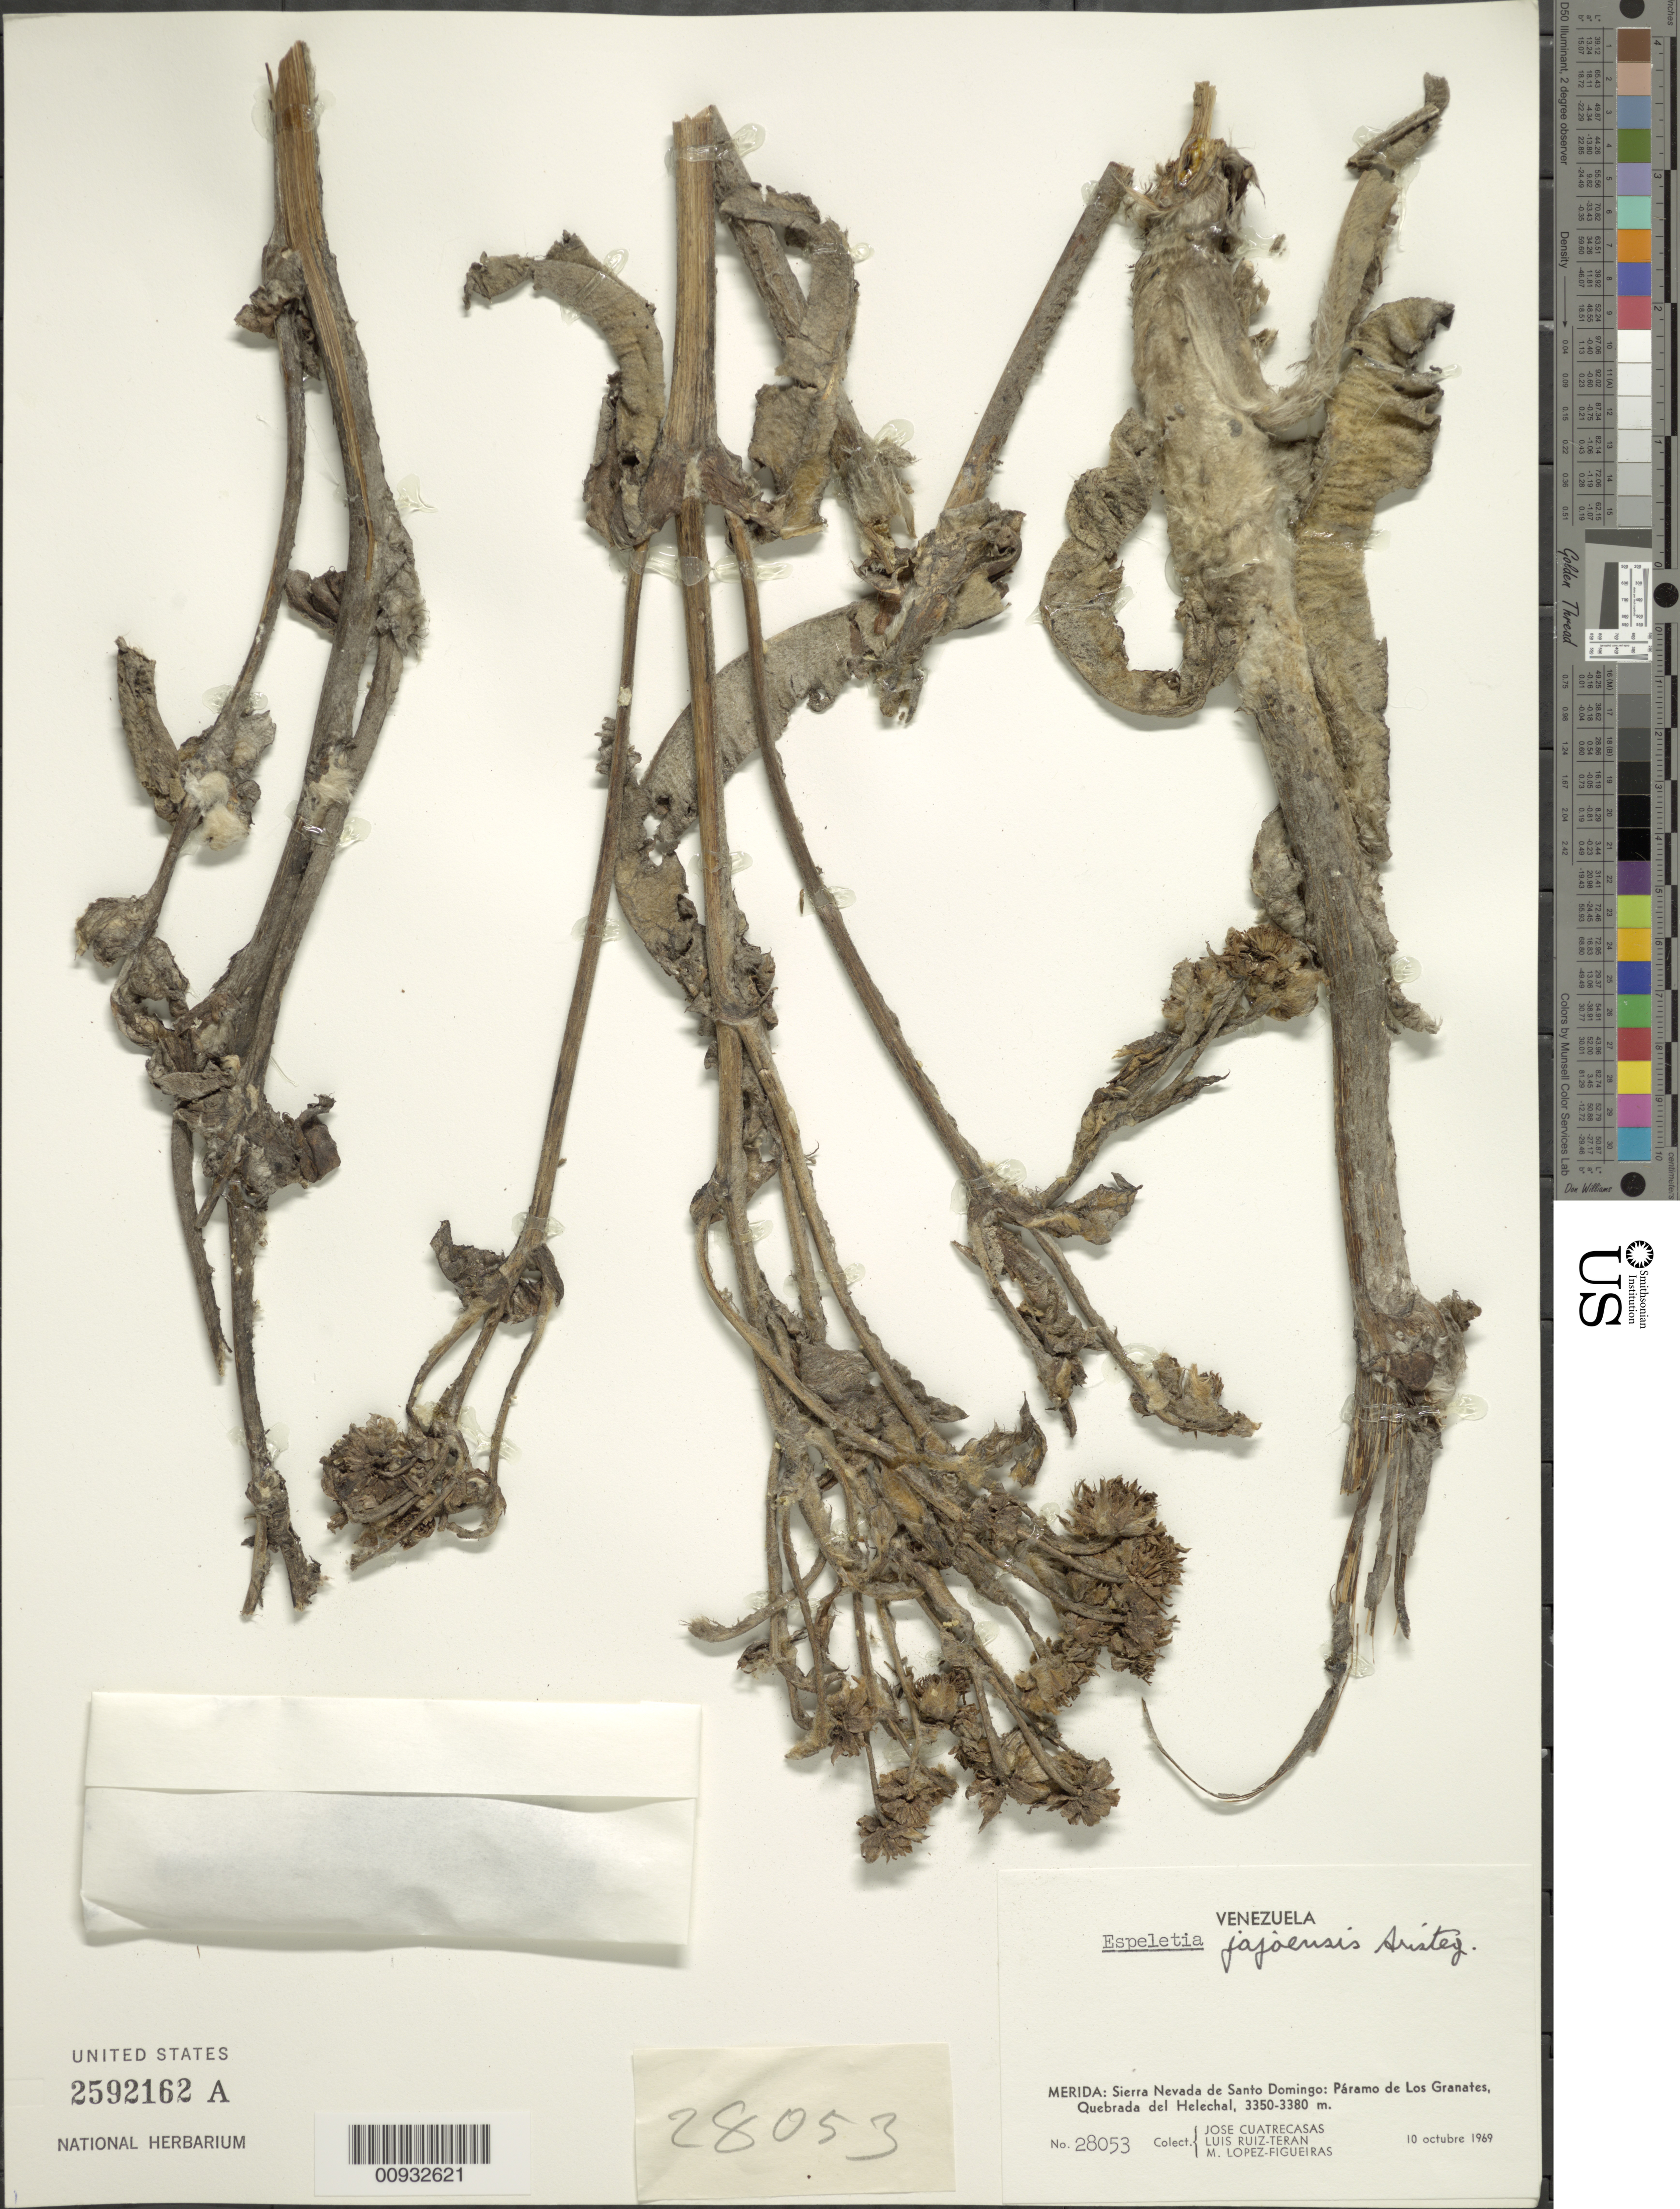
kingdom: Plantae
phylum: Tracheophyta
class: Magnoliopsida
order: Asterales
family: Asteraceae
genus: Espeletia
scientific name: Espeletia jajoensis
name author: Aristeg.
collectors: J. Cuatrecasas, L. E. Ruíz-Terán & M. López Figueiras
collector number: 28053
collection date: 1969-10-10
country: Venezuela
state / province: Mérida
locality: Sierra Nevada de Santo Domingo, Paramo de Los Granates: Loma de Paja, Quebrada Azul.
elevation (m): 3350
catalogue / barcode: US 2592162A